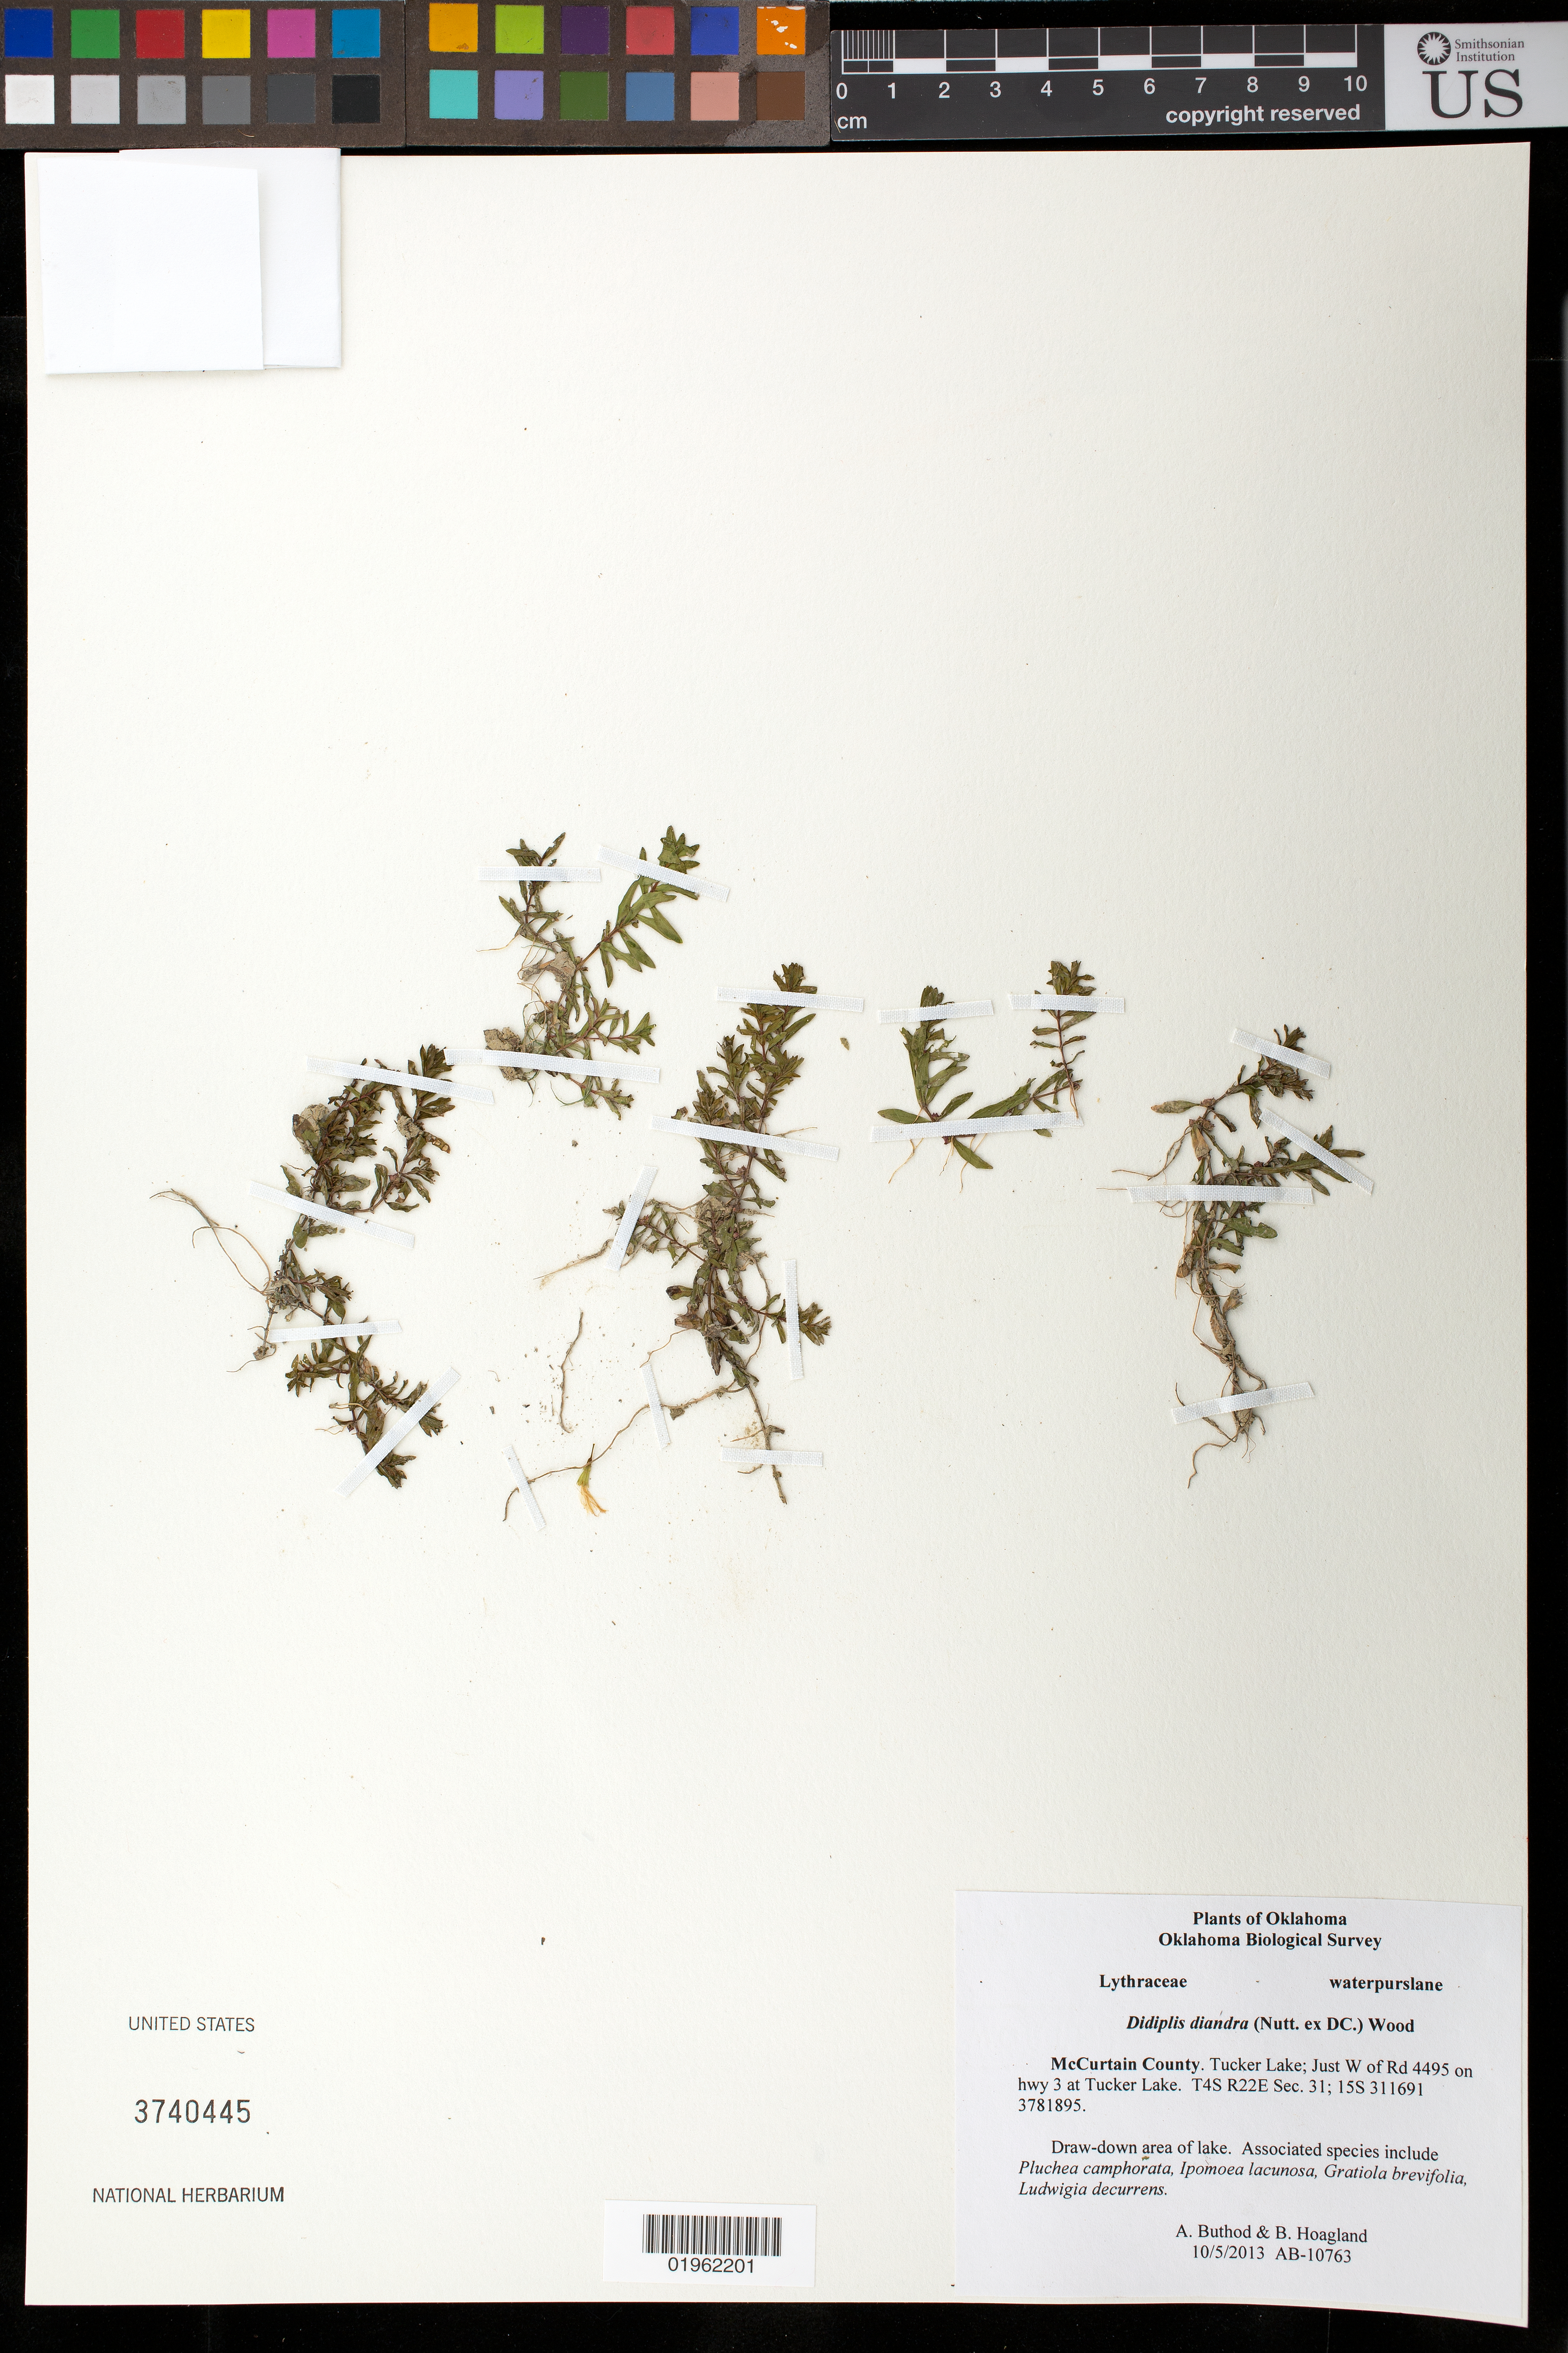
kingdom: Plantae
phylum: Tracheophyta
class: Magnoliopsida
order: Myrtales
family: Lythraceae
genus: Didiplis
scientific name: Didiplis diandra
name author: (Nutt. ex DC.) Alph. Wood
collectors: A. Buthod & B. Hoagland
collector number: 10763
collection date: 2013-10-05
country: United States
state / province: Oklahoma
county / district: McCurtain County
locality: Tucker Lake, Just W of Rd 4495 on Hwy 3. T4S R22E, Sec 31. 15S 311691 3781895.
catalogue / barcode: US 3740445